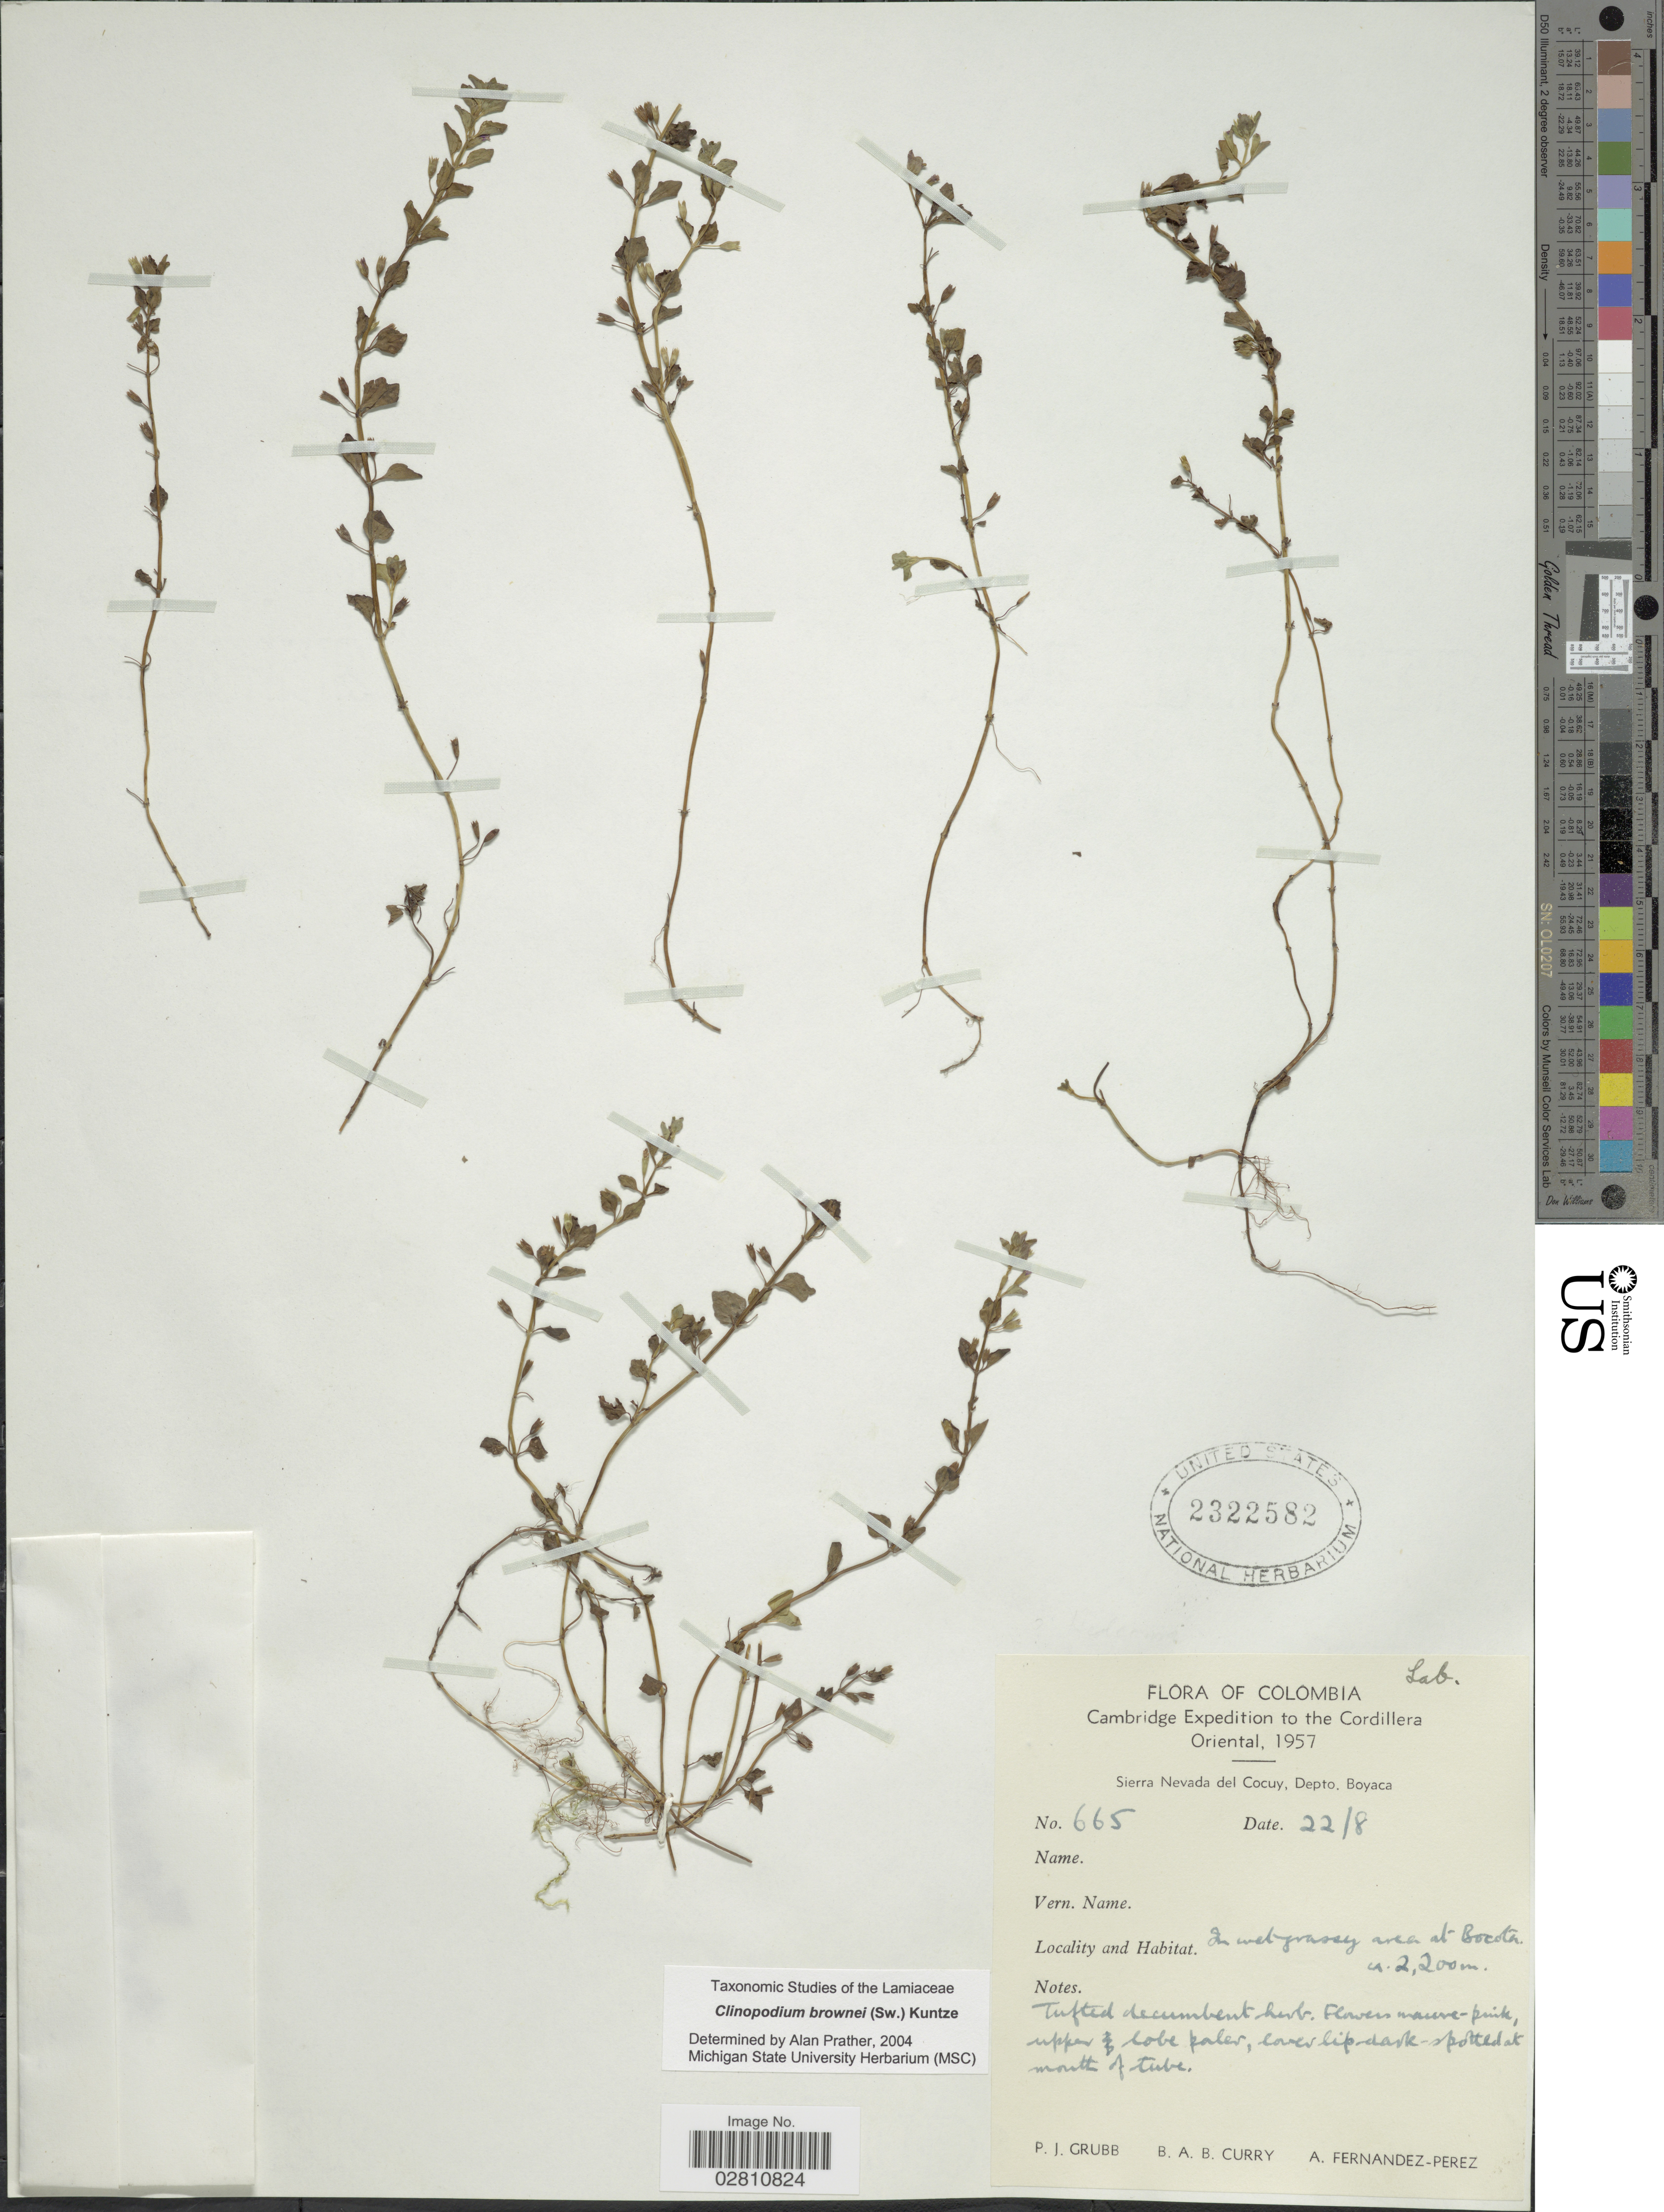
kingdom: Plantae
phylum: Tracheophyta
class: Magnoliopsida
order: Lamiales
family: Lamiaceae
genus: Clinopodium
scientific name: Clinopodium brownei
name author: (Sw.) Kuntze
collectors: P. J. Grubb, B. A. B. Curry & A. Fernández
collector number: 665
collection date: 1957-08-22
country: Colombia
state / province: Boyacá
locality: To the Cordillera Oriental, Sierra Nevada del Cocuy, Depto. Boyaca. In wet grassy area at Bocota.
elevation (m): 2200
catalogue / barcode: US 2322582